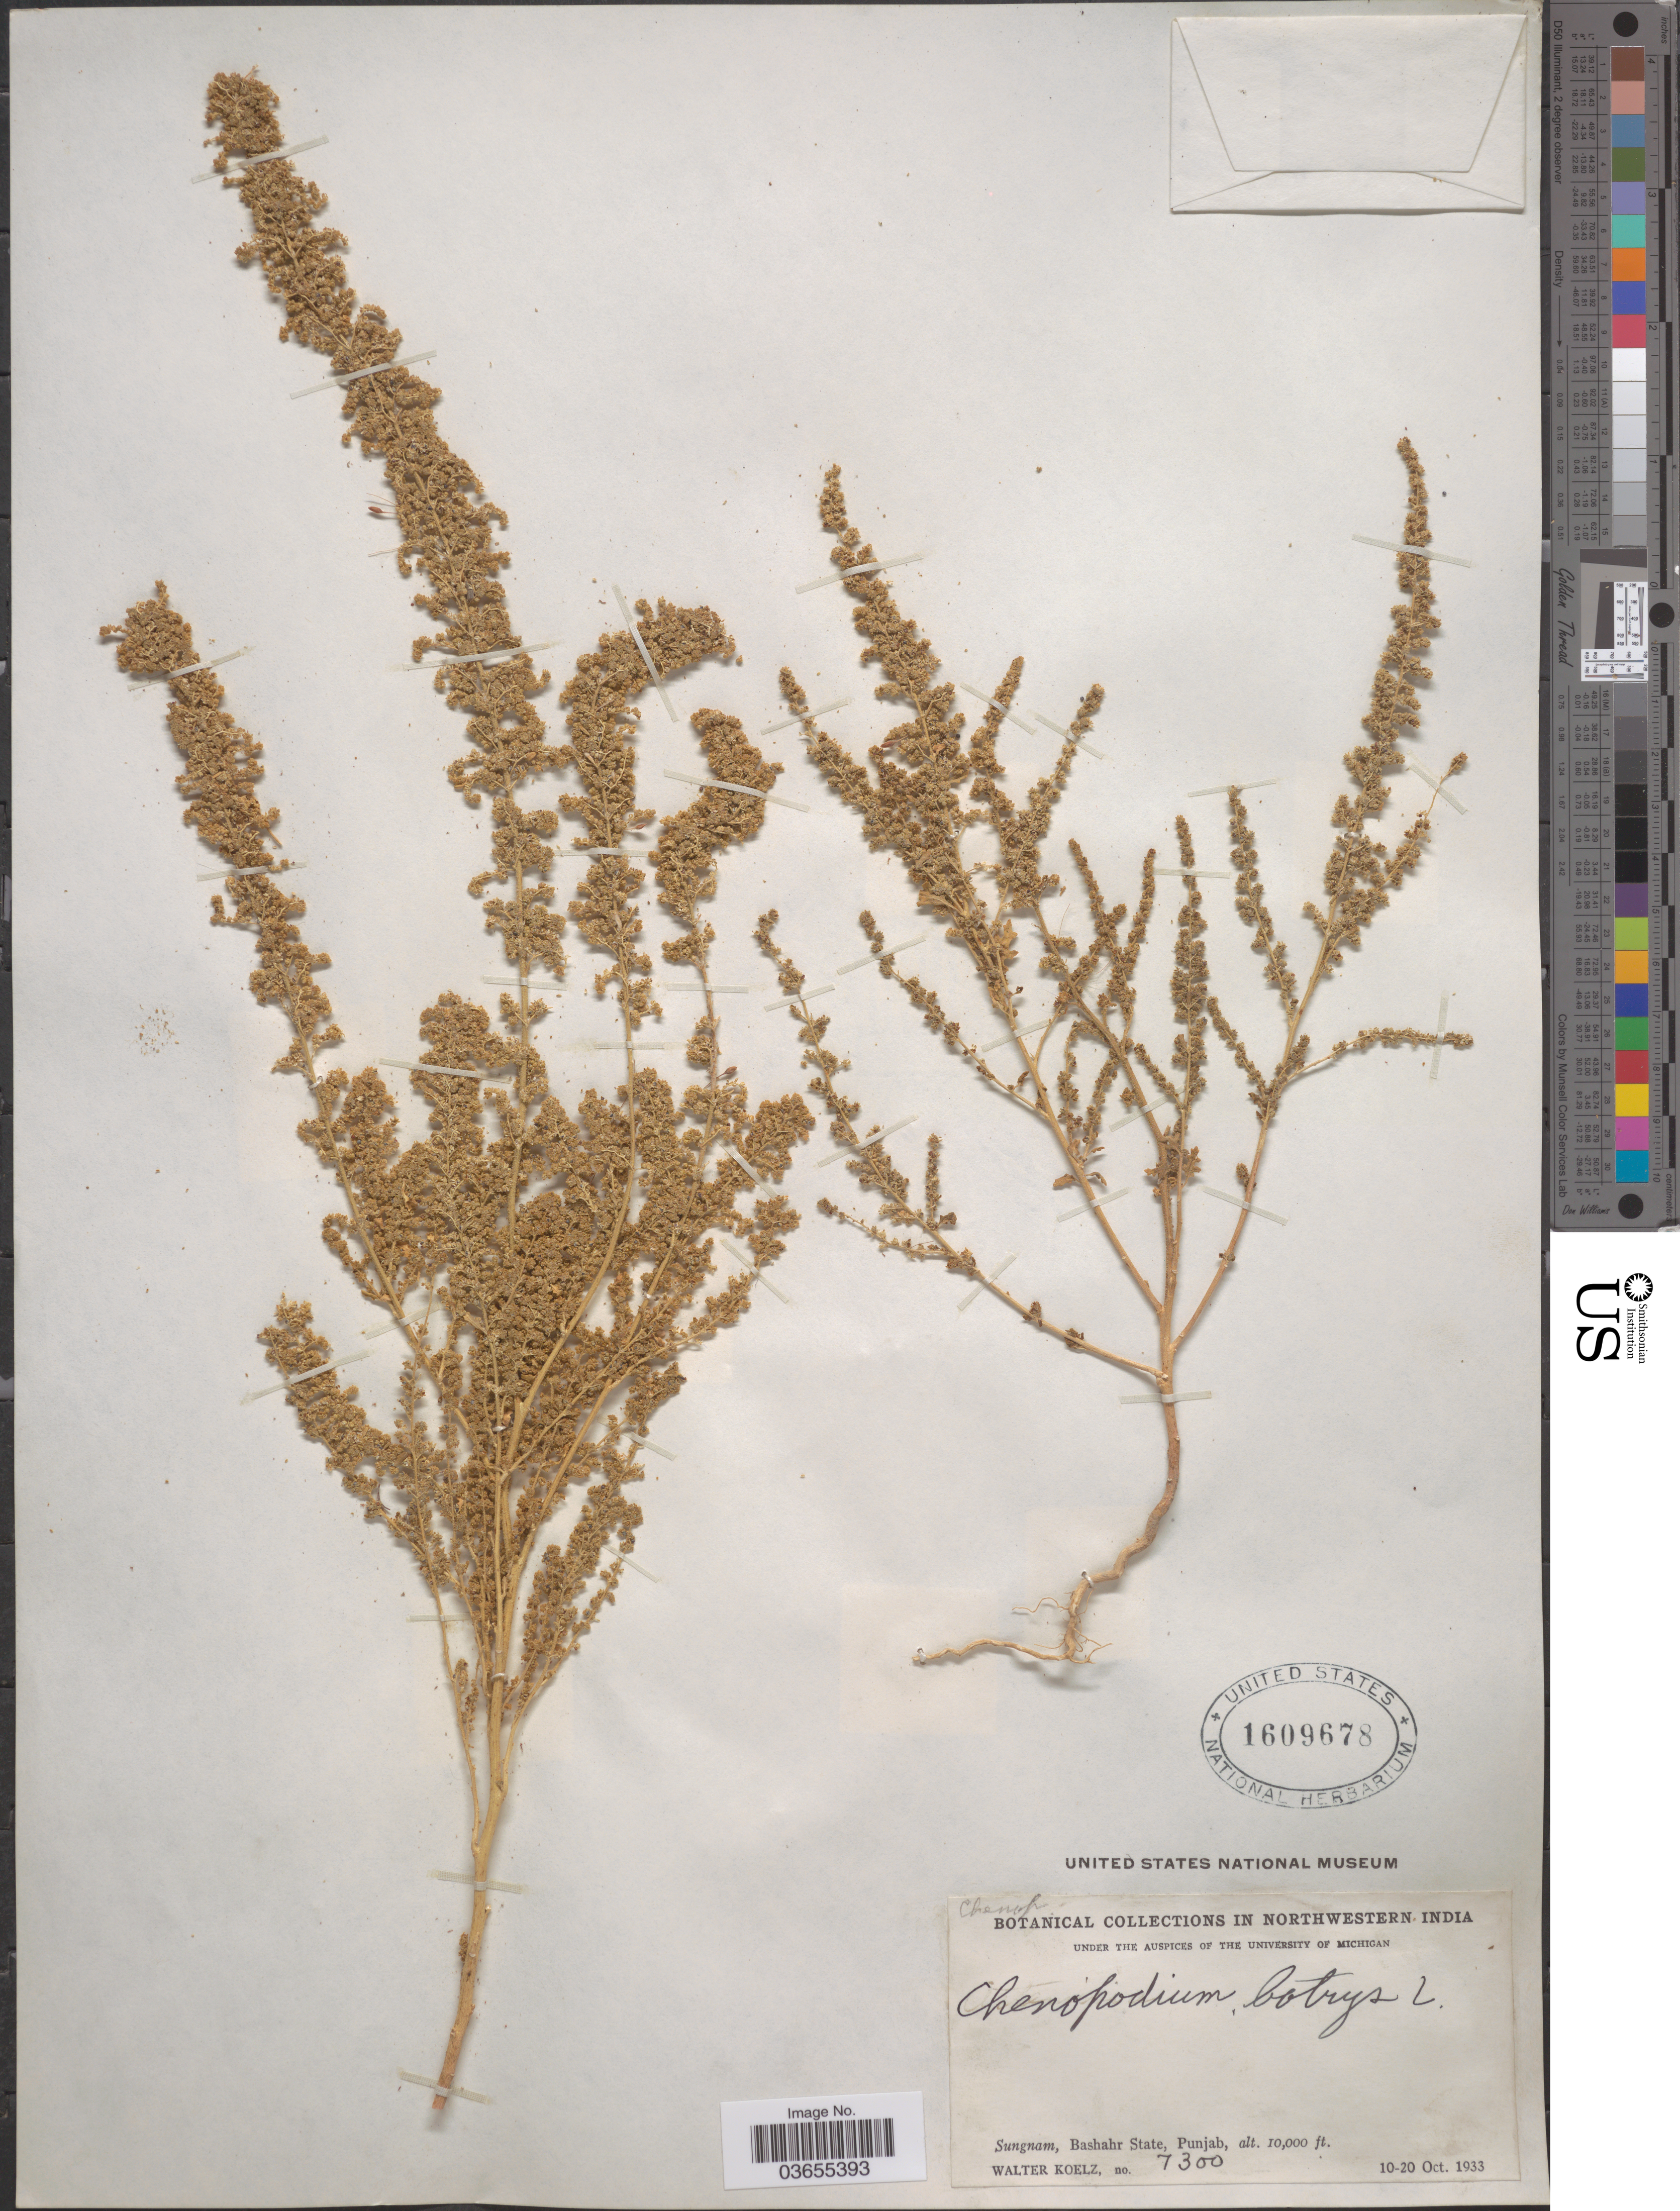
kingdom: Plantae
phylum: Tracheophyta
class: Magnoliopsida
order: Caryophyllales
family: Amaranthaceae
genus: Chenopodium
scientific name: Chenopodium botrys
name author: L.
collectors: W. N. Koelz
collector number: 7300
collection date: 1933-10-10/1933-10-20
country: India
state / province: Punjab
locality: Northwestern India. Sungnam, Bashahr State.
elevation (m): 3048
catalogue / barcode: US 1609678